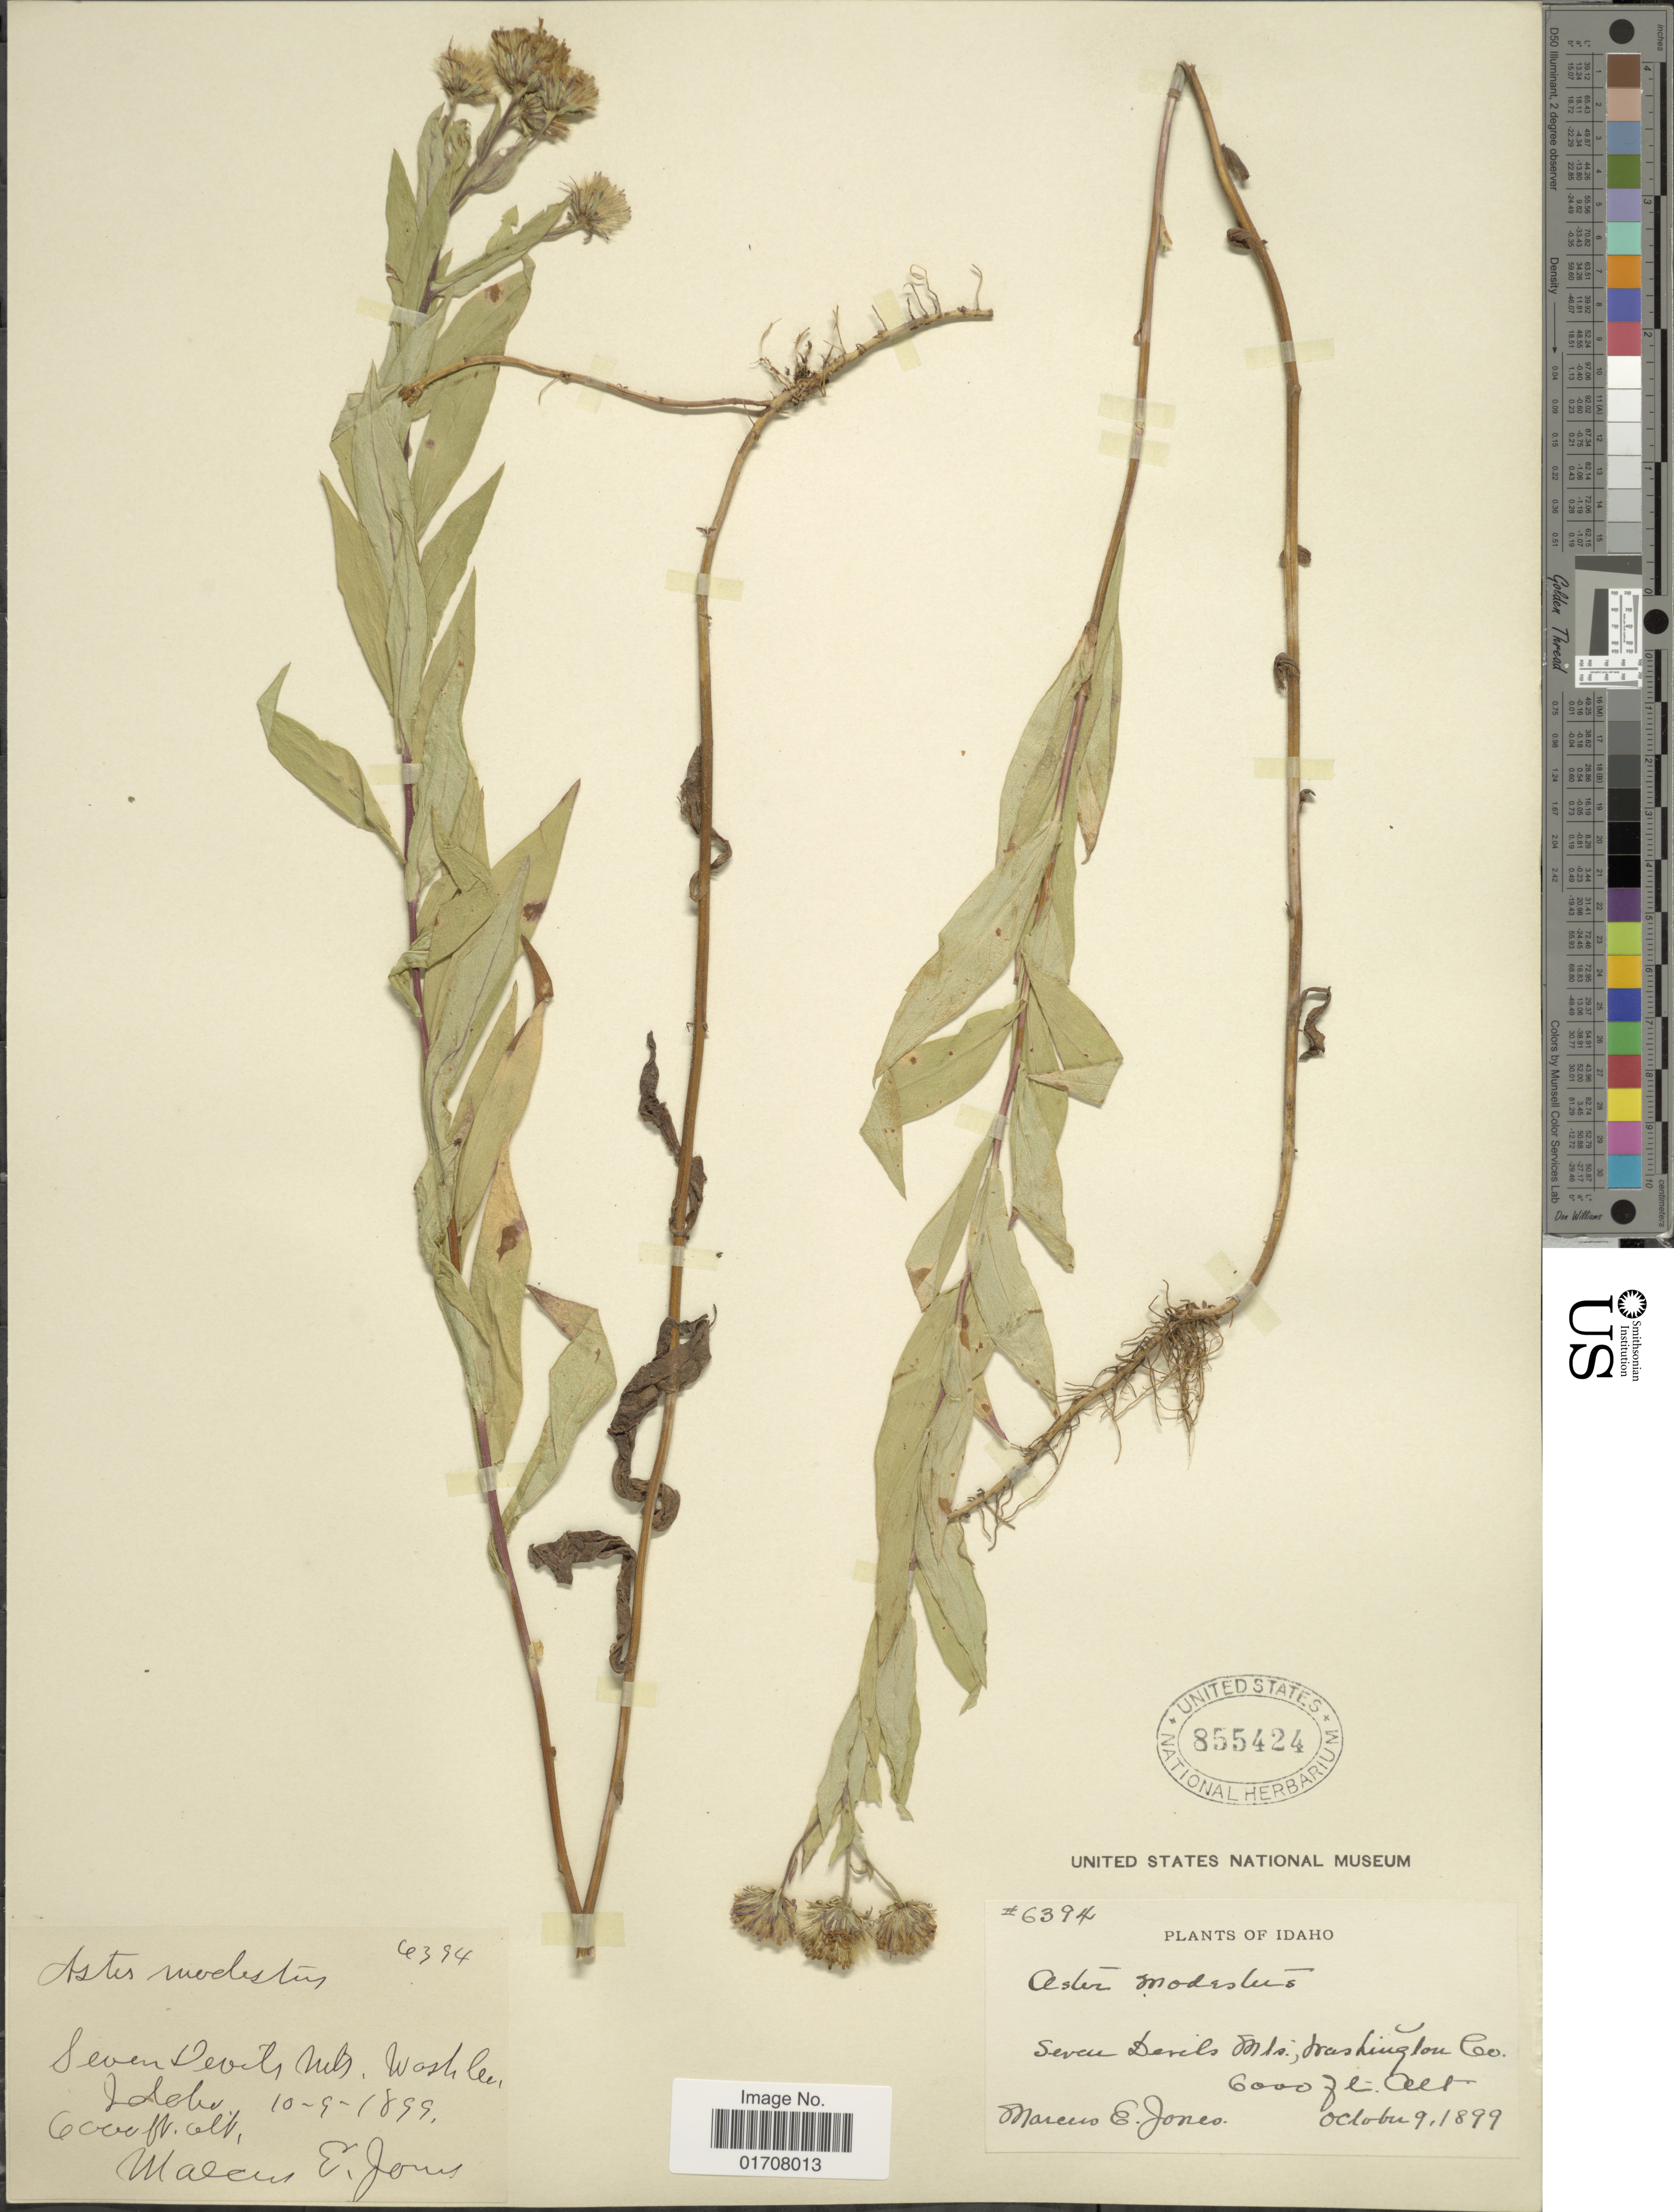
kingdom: Plantae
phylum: Tracheophyta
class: Magnoliopsida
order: Asterales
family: Asteraceae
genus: Canadanthus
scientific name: Canadanthus modestus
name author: (Lindl.) G.L. Nesom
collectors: M. E. Jones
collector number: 6394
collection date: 1899-10-09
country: United States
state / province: Idaho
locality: Seven Devil Mts., Washington Co.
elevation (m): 1829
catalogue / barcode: US 855424